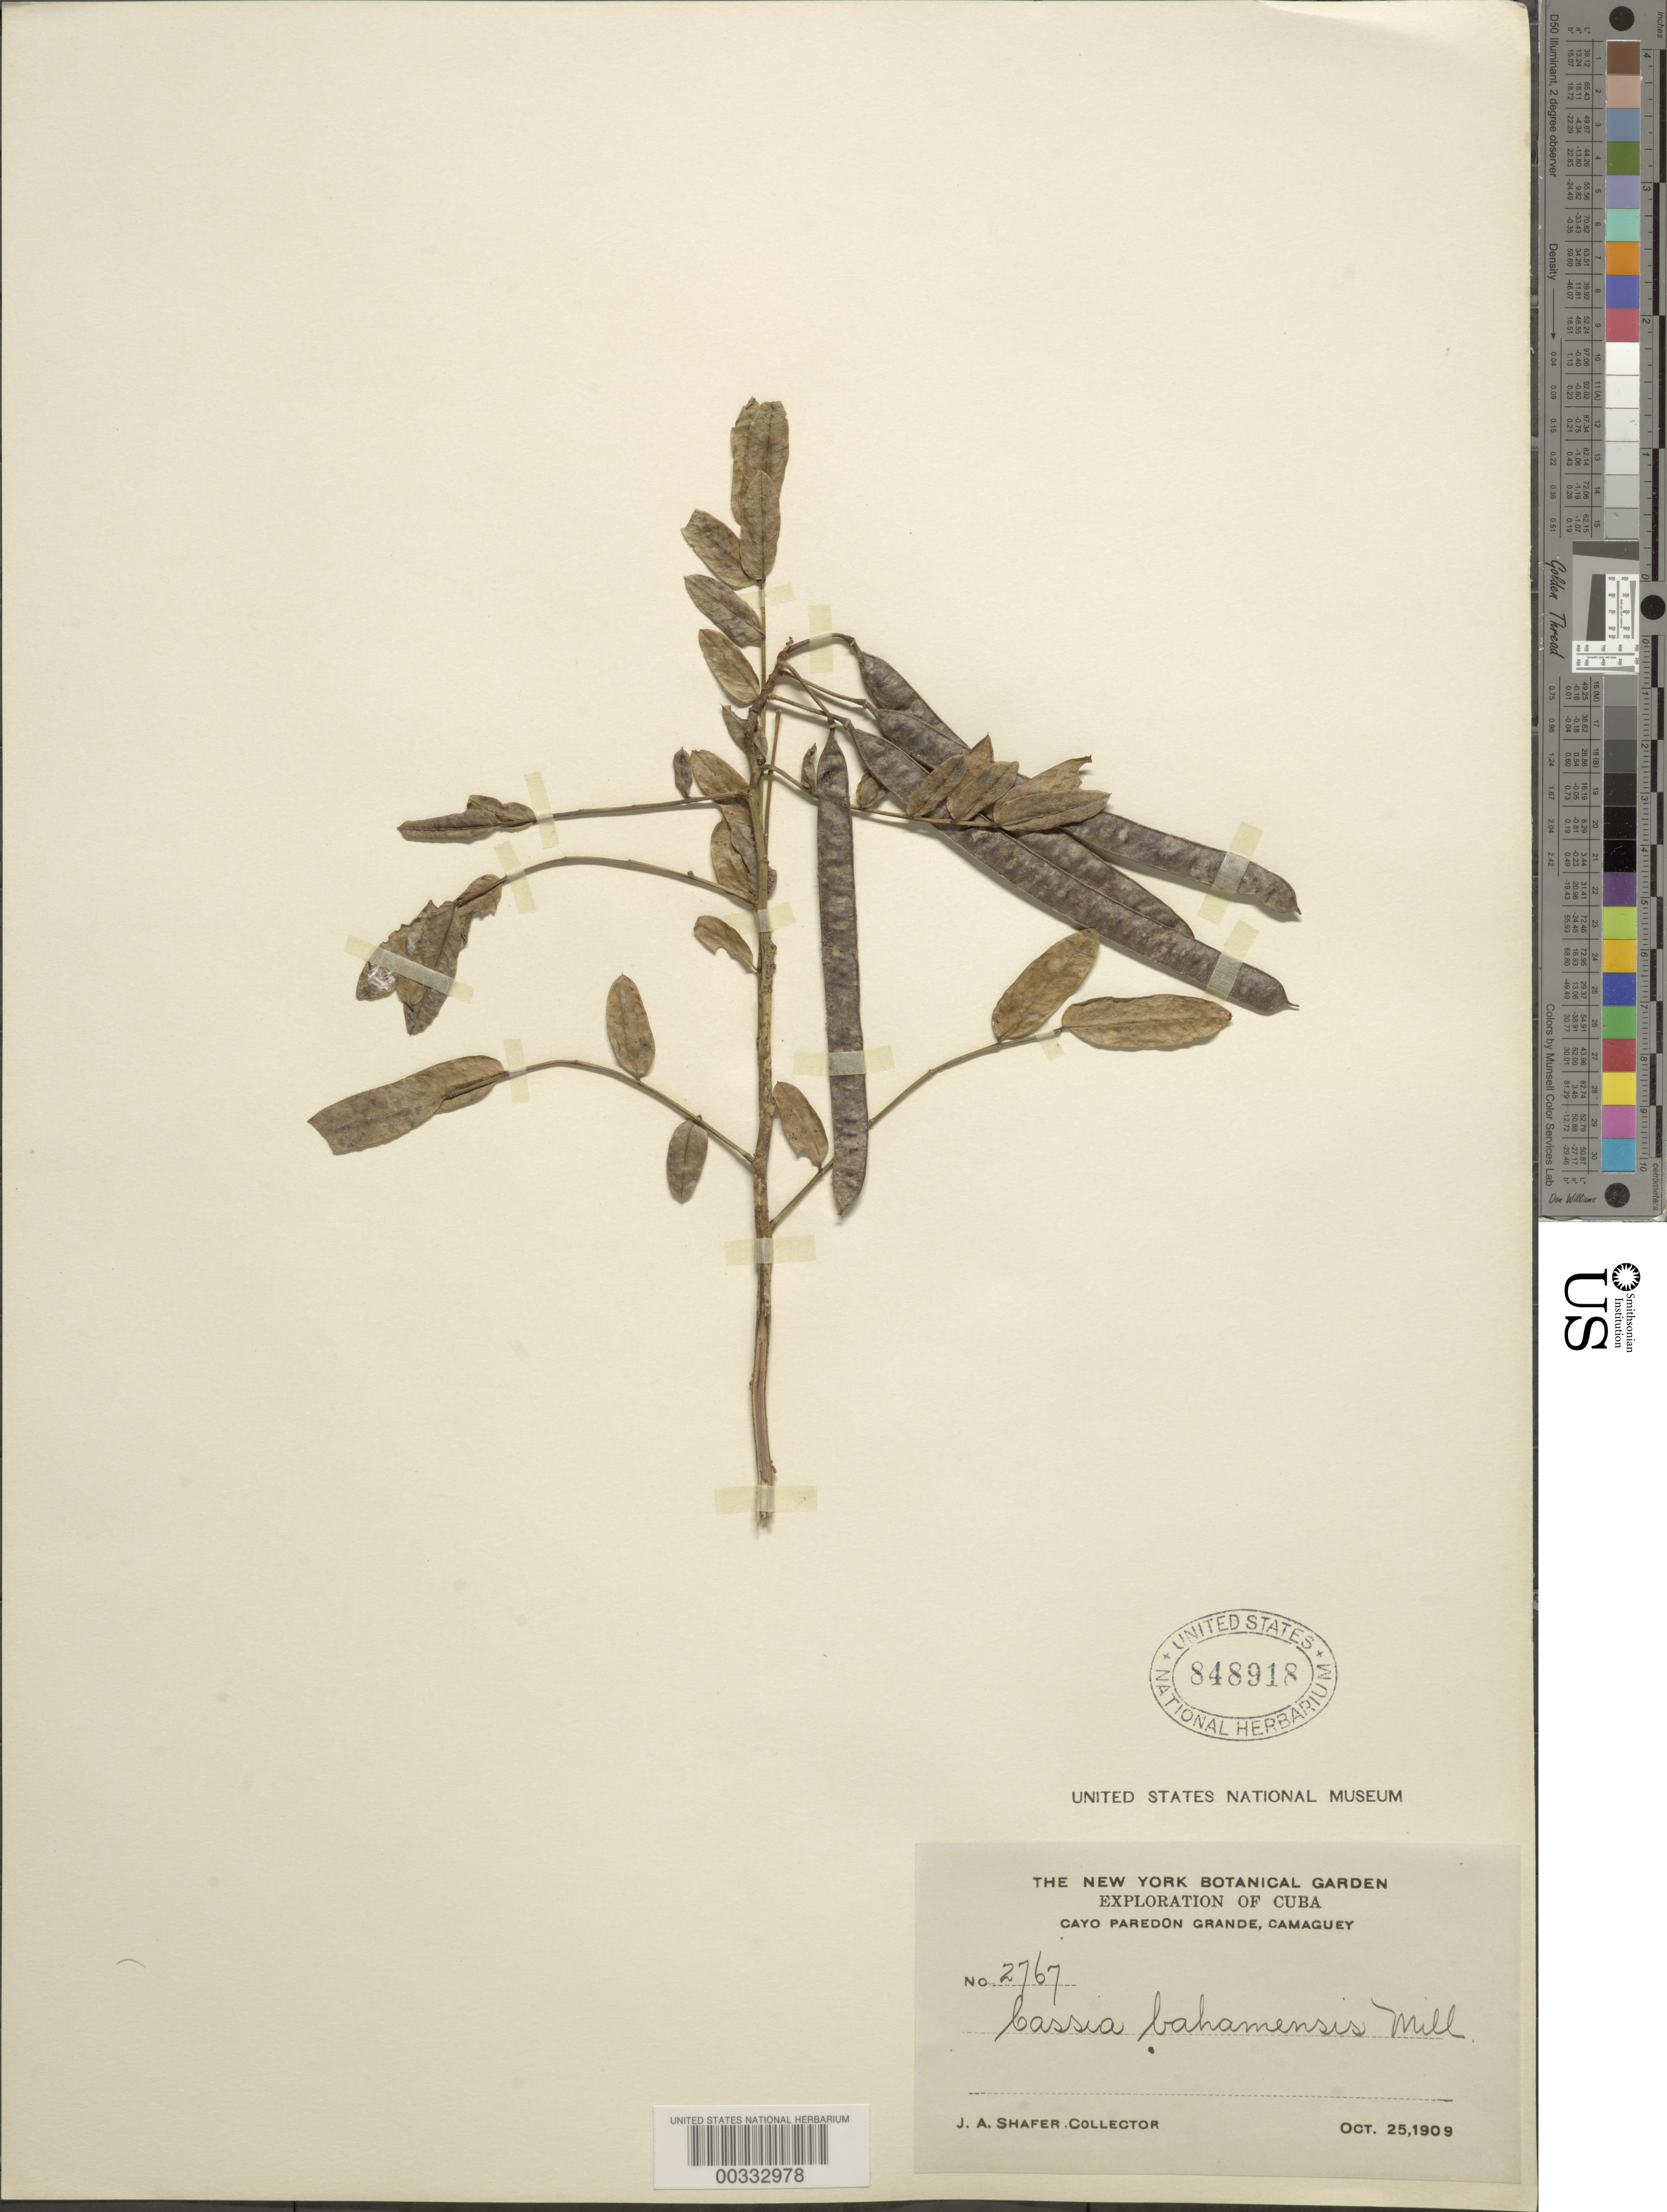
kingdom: Plantae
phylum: Tracheophyta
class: Magnoliopsida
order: Fabales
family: Fabaceae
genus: Senna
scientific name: Senna ligustrina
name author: (L.) H.S. Irwin & Barneby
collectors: J. A. Shafer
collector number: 2767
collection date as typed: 25 Oct 1909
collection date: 1909-10-25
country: Cuba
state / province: Camagüey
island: Greater Antilles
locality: Cayo Paredon Grande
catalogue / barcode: US 848918